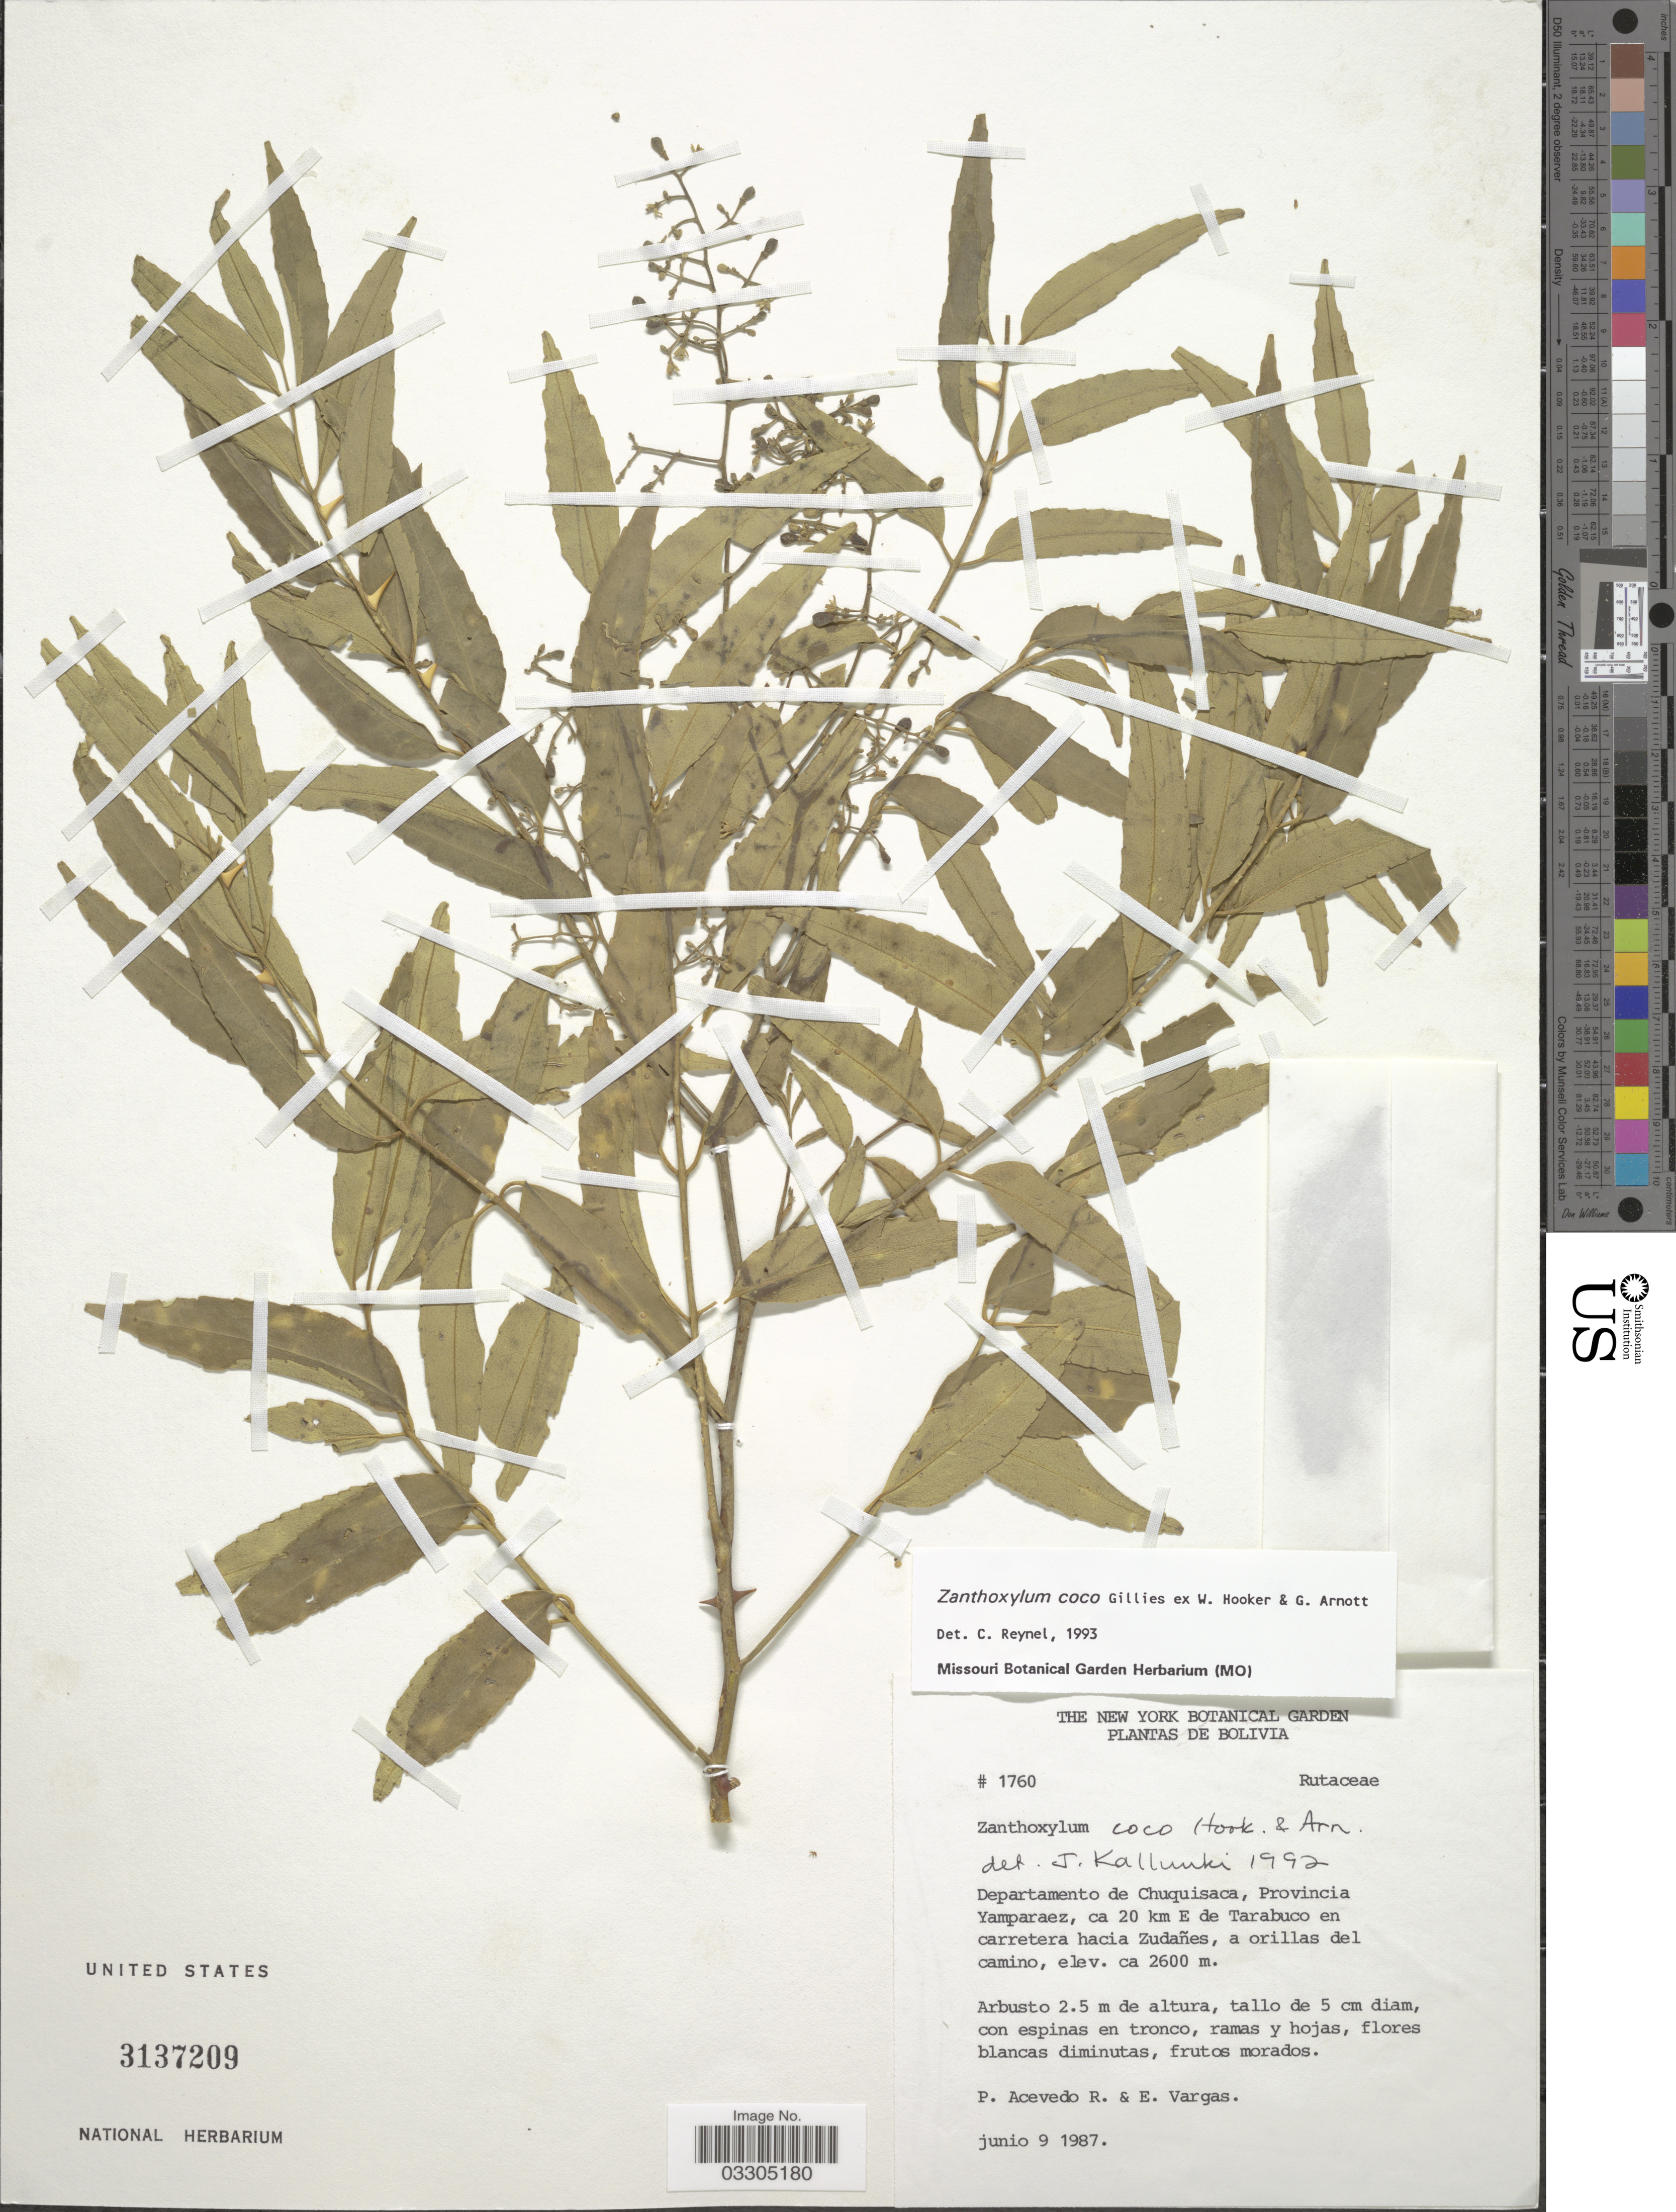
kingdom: Plantae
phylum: Tracheophyta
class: Magnoliopsida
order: Sapindales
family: Rutaceae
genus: Zanthoxylum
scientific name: Zanthoxylum coco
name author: Hook. & Arn.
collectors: P. Acevedo R. & E. Vargas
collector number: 1760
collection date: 1987-06-09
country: Bolivia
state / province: Chuquisaca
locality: Departamento de Chuquisaca, Provincia Yamparaez, ca 20 km E de Tarabuco en carretera hacia Zudañes.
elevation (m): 2600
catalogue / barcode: US 3137209